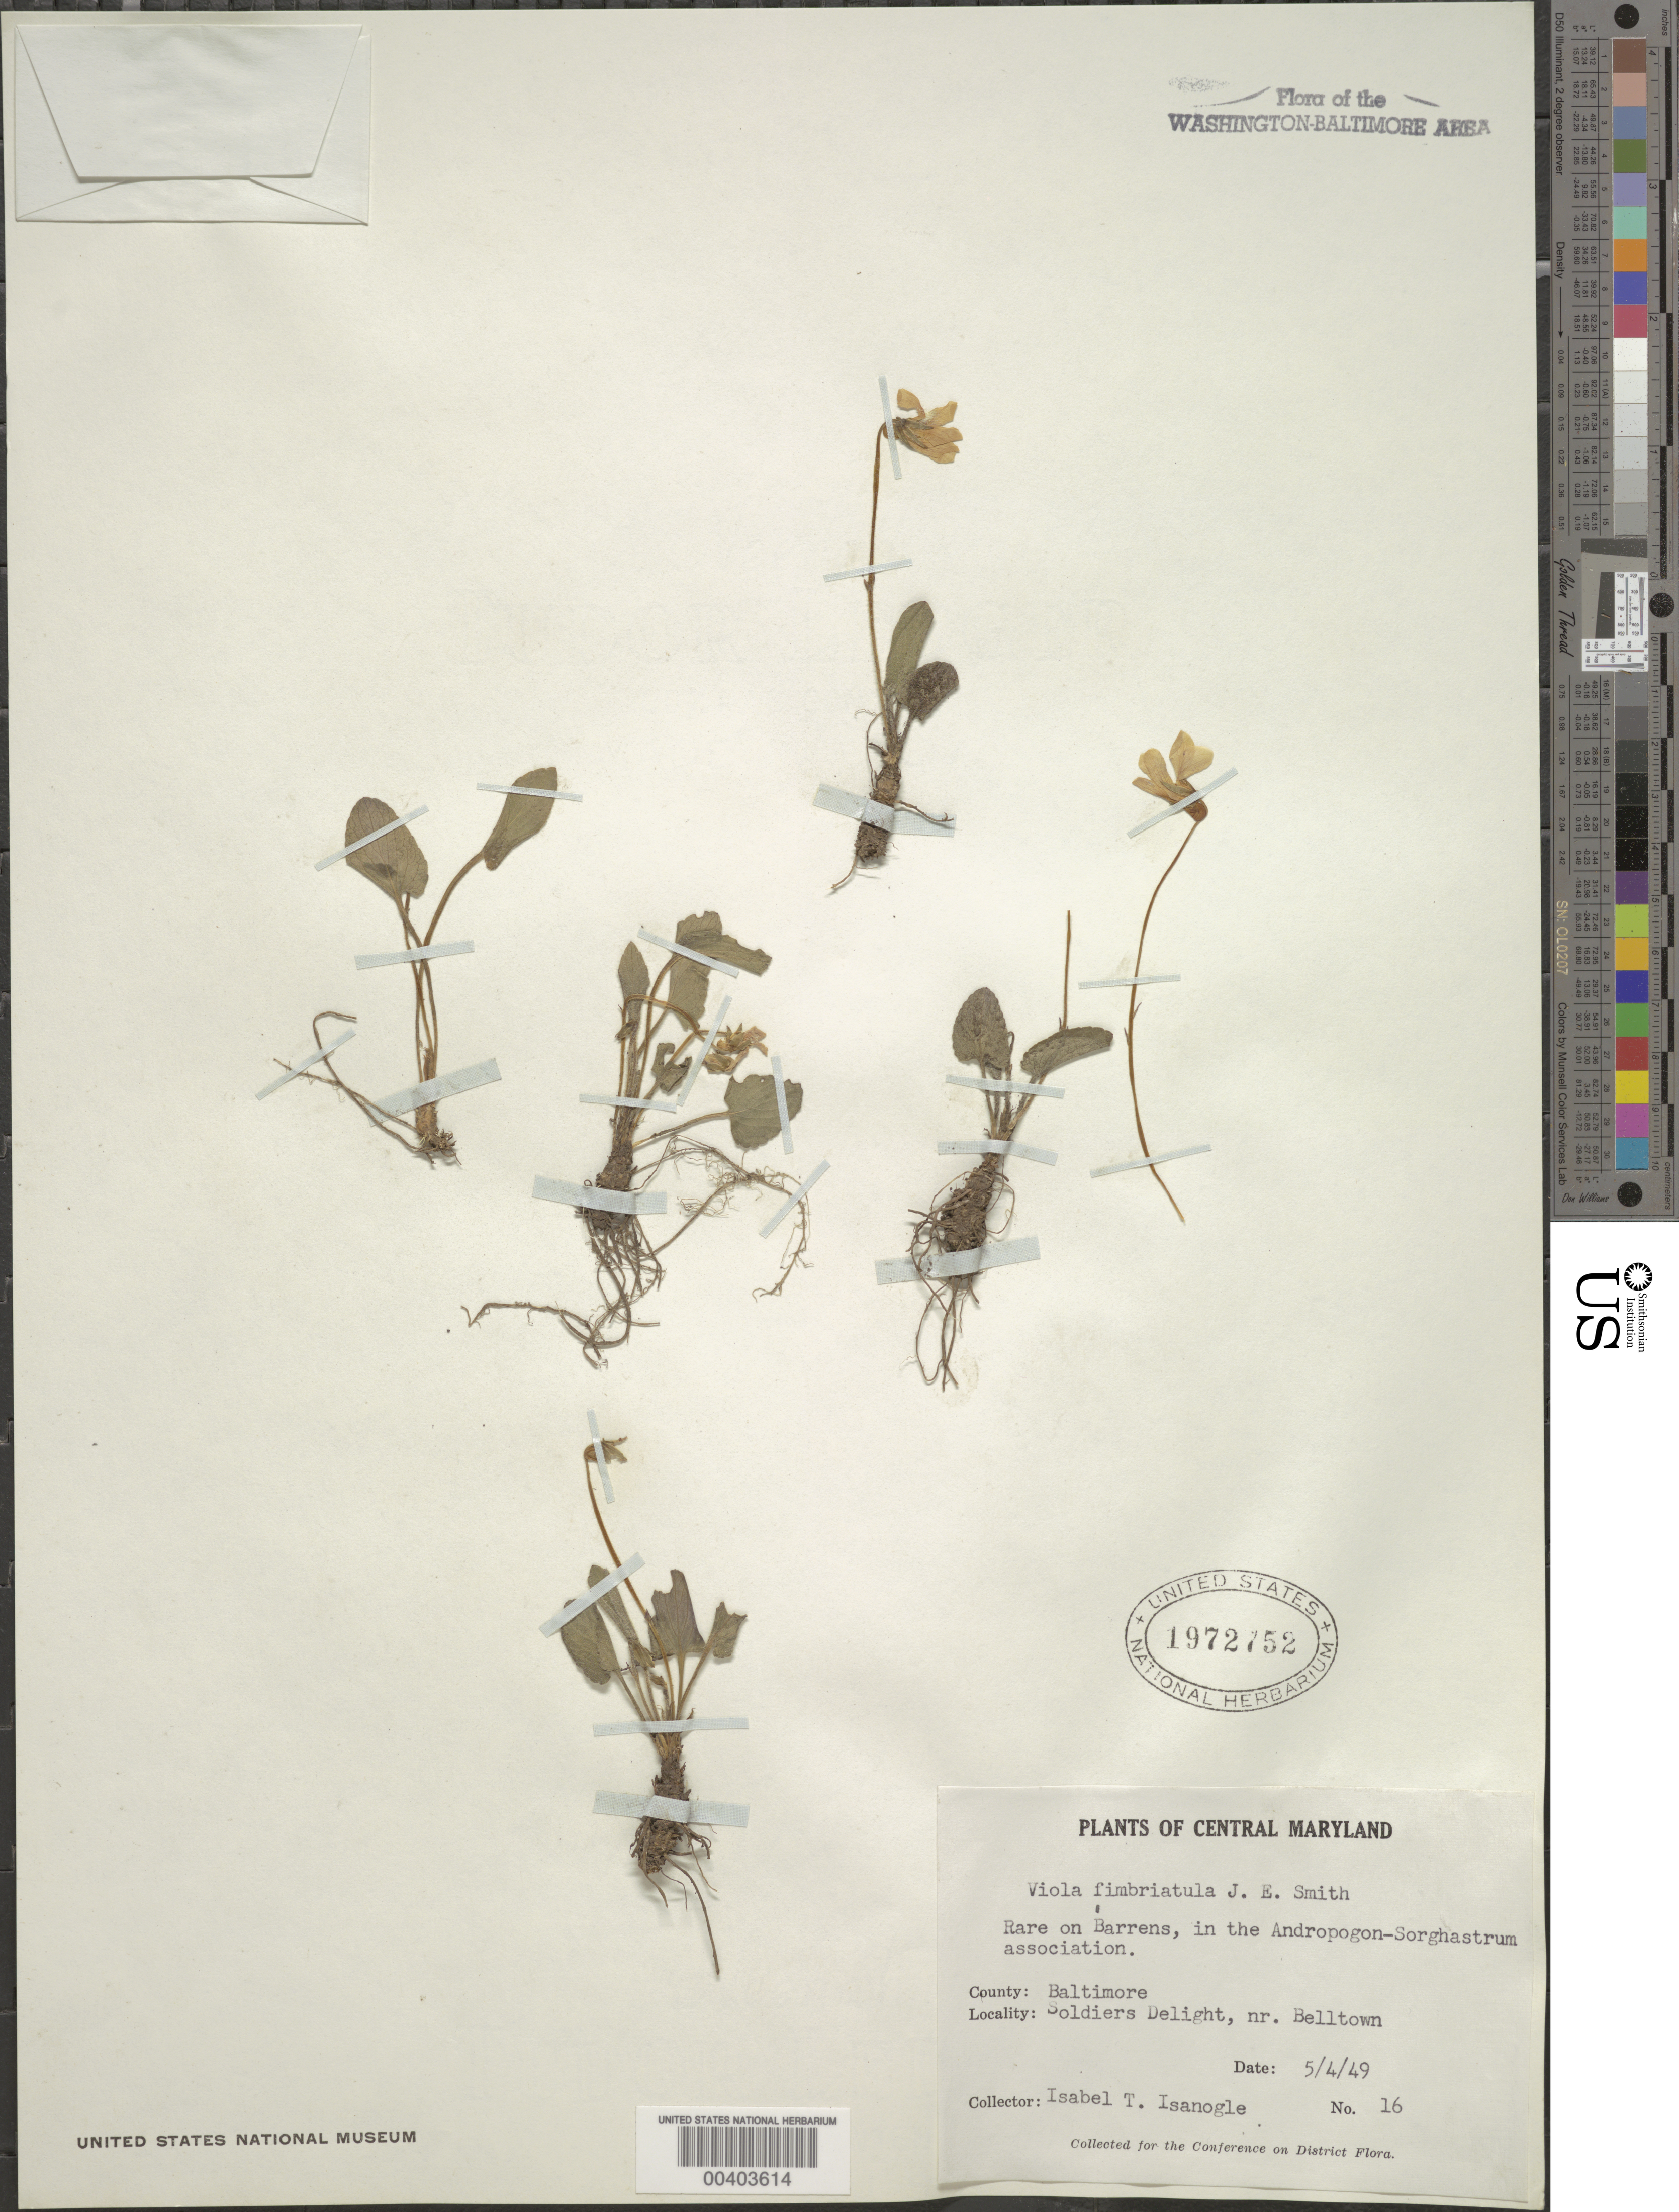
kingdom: Plantae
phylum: Tracheophyta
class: Magnoliopsida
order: Malpighiales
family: Violaceae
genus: Viola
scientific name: Viola sagittata var. ovata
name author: (Nutt.) Torr. & A. Gray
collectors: I. Isanogle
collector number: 16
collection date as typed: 04 May 1949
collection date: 1949-05-04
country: United States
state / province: Maryland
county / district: Baltimore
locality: Soldiers Delight, Belltown vicinity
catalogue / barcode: US 1972752